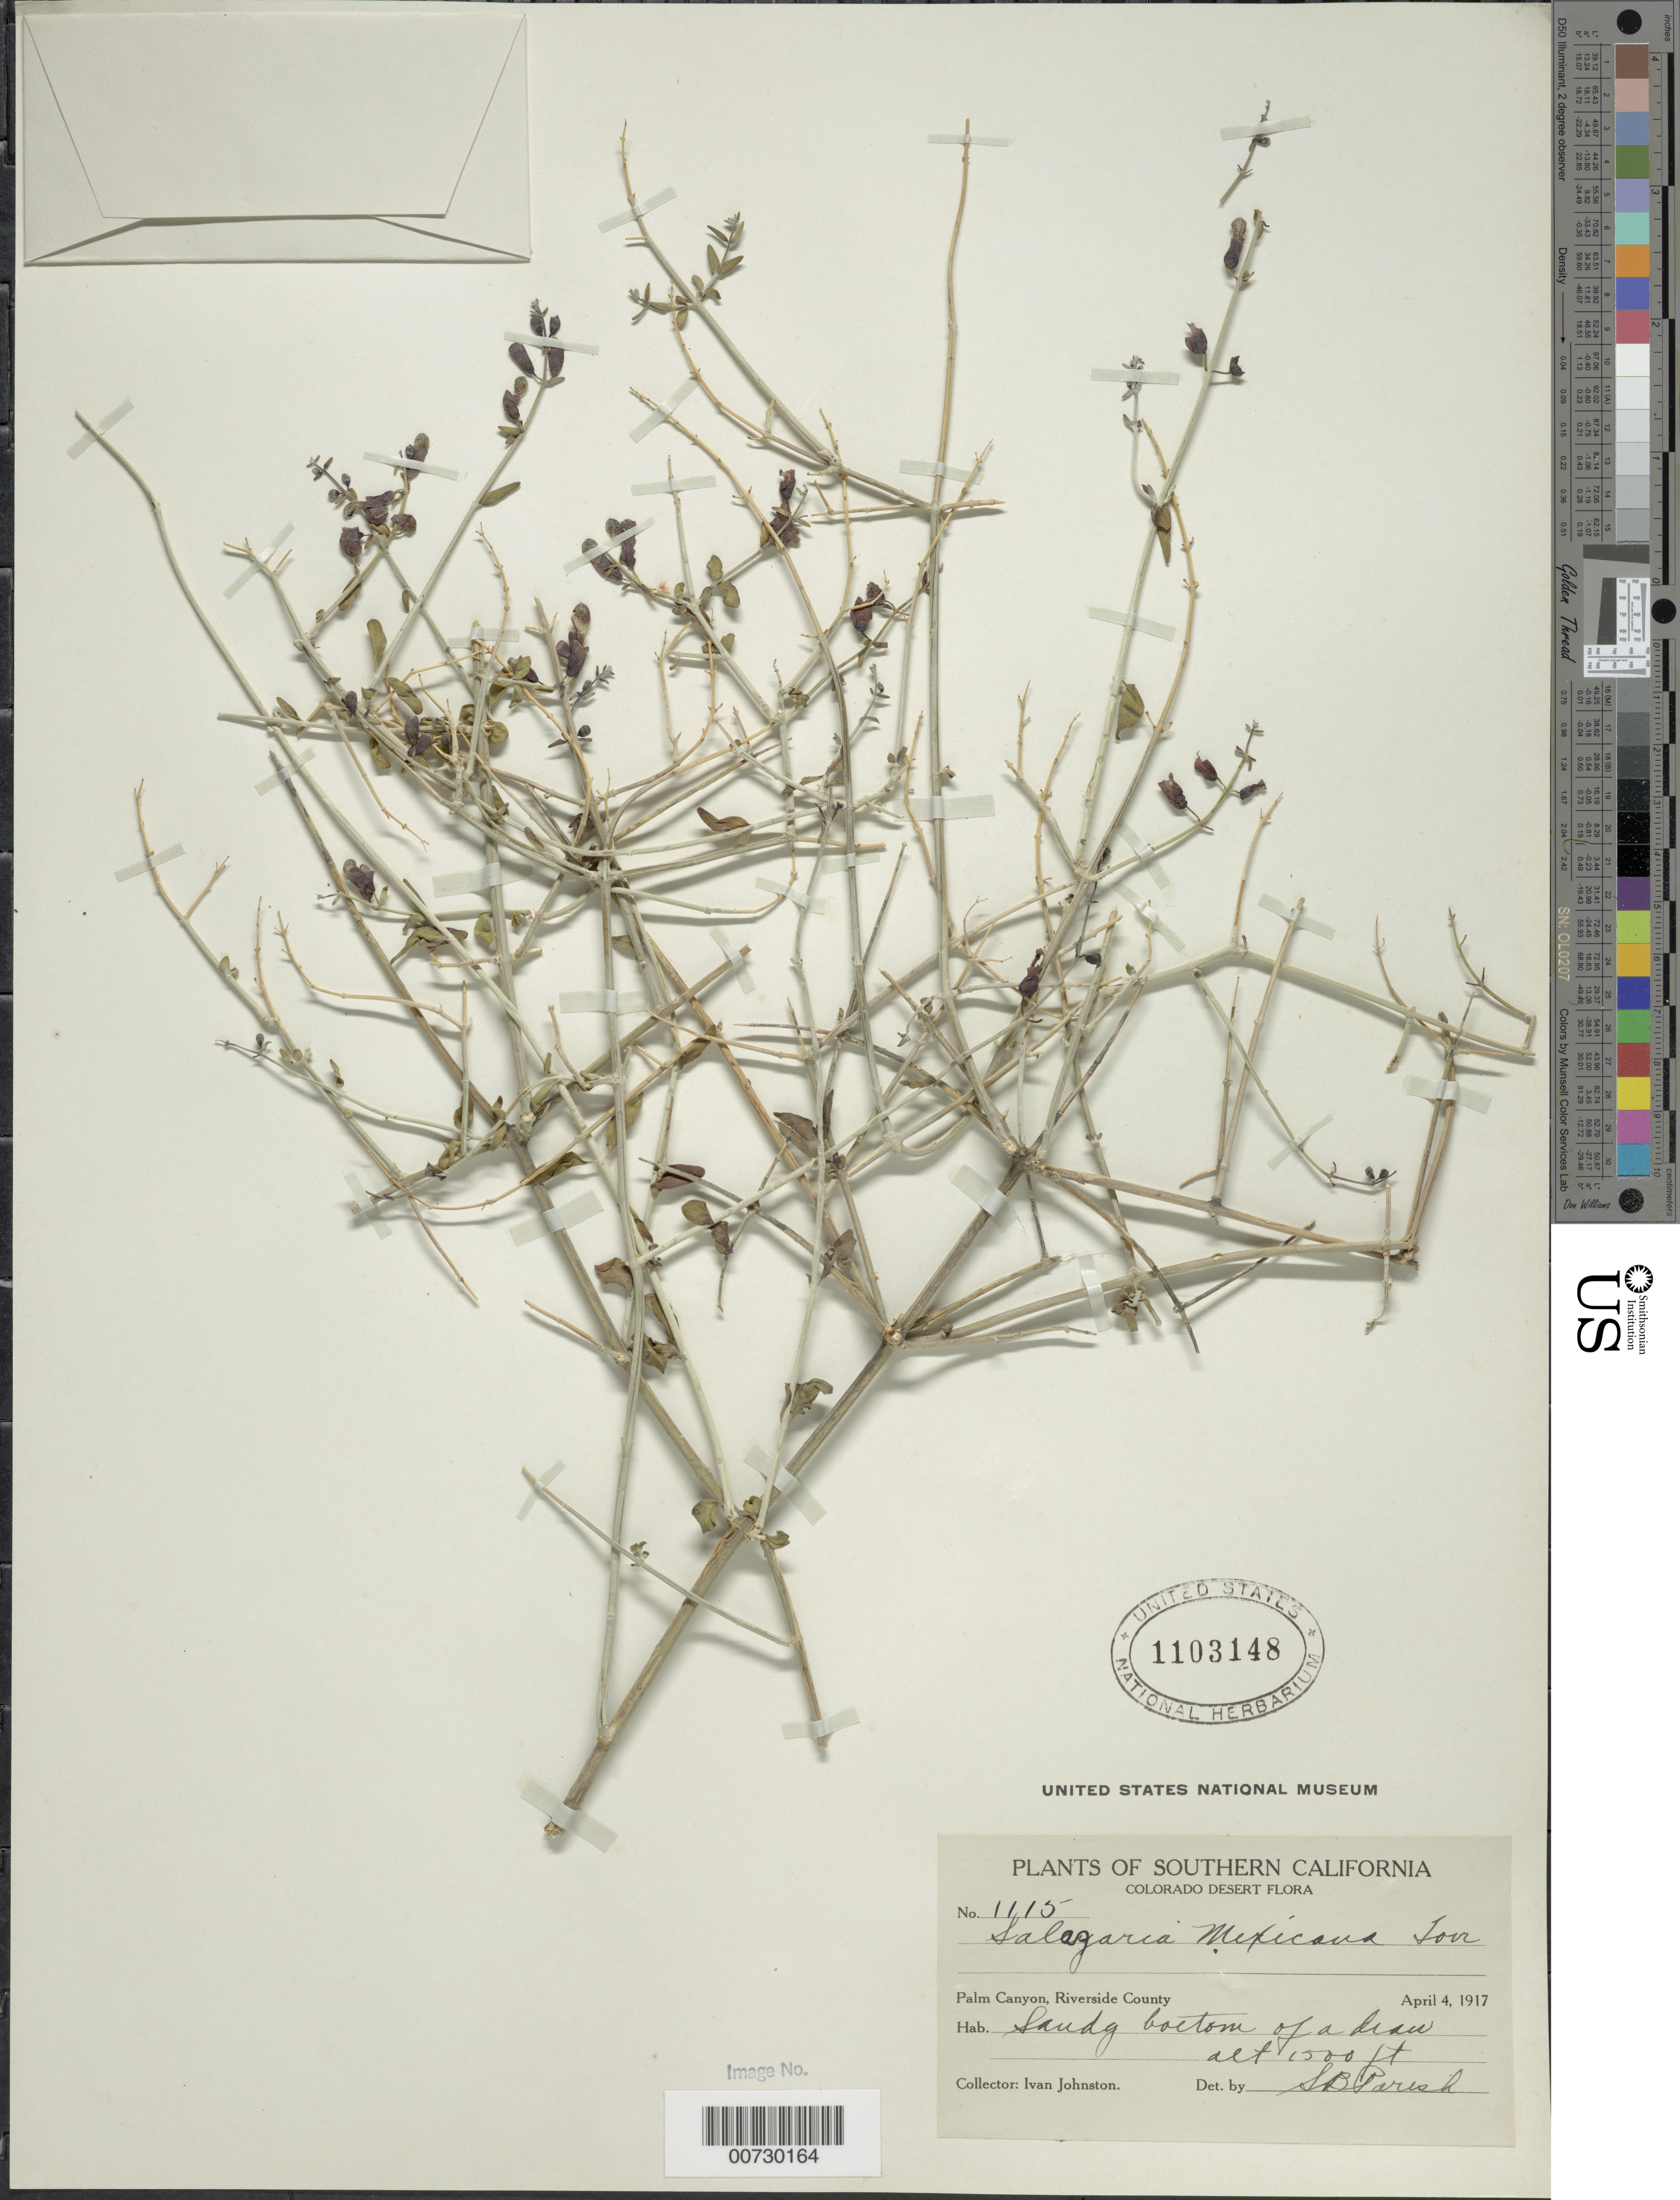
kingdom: Plantae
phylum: Tracheophyta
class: Magnoliopsida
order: Lamiales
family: Lamiaceae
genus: Salazaria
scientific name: Salazaria mexicana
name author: Torr.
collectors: I. Johnston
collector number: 1115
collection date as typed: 4 Apr 1917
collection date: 1917-04-04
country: United States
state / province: California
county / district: Riverside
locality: Palm Canyon.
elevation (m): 457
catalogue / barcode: US 1103148